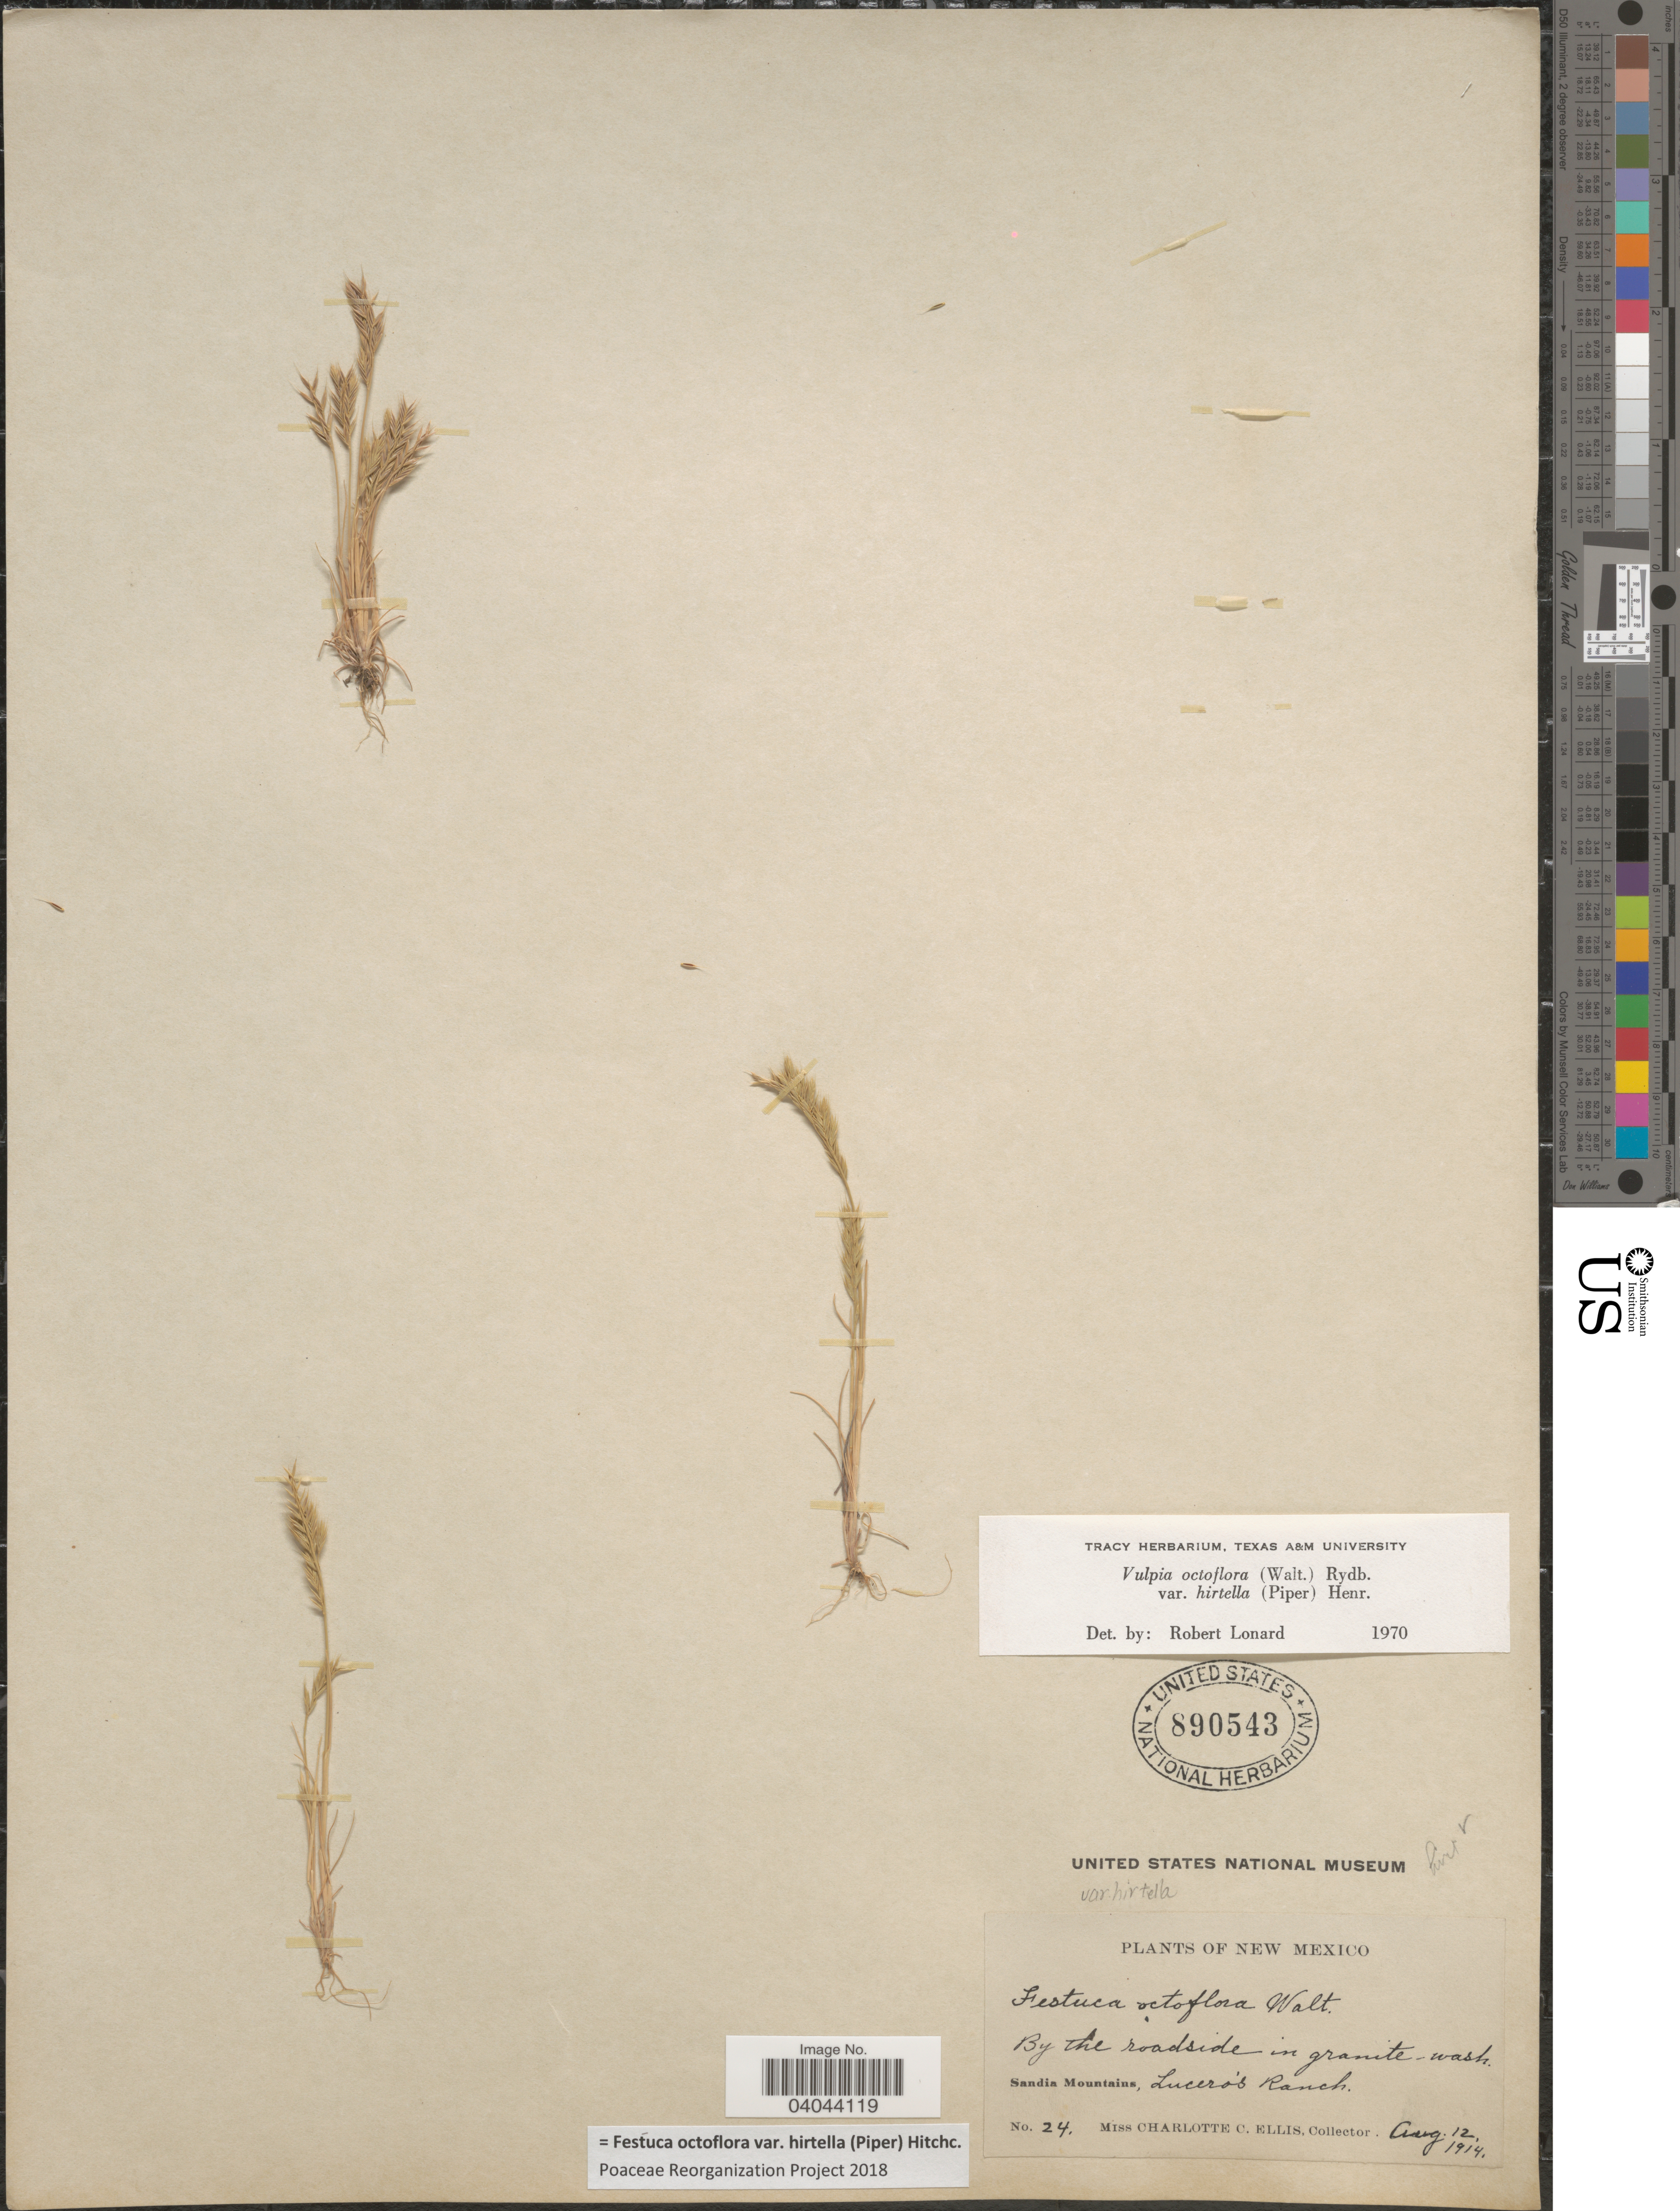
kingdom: Plantae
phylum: Tracheophyta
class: Liliopsida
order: Poales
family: Poaceae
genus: Festuca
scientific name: Festuca octoflora var. hirtella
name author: Piper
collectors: C. C. Ellis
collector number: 24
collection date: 1914-08-12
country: United States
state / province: New Mexico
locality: Sandia Mountains, Lucero's Ranch.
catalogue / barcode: US 890543